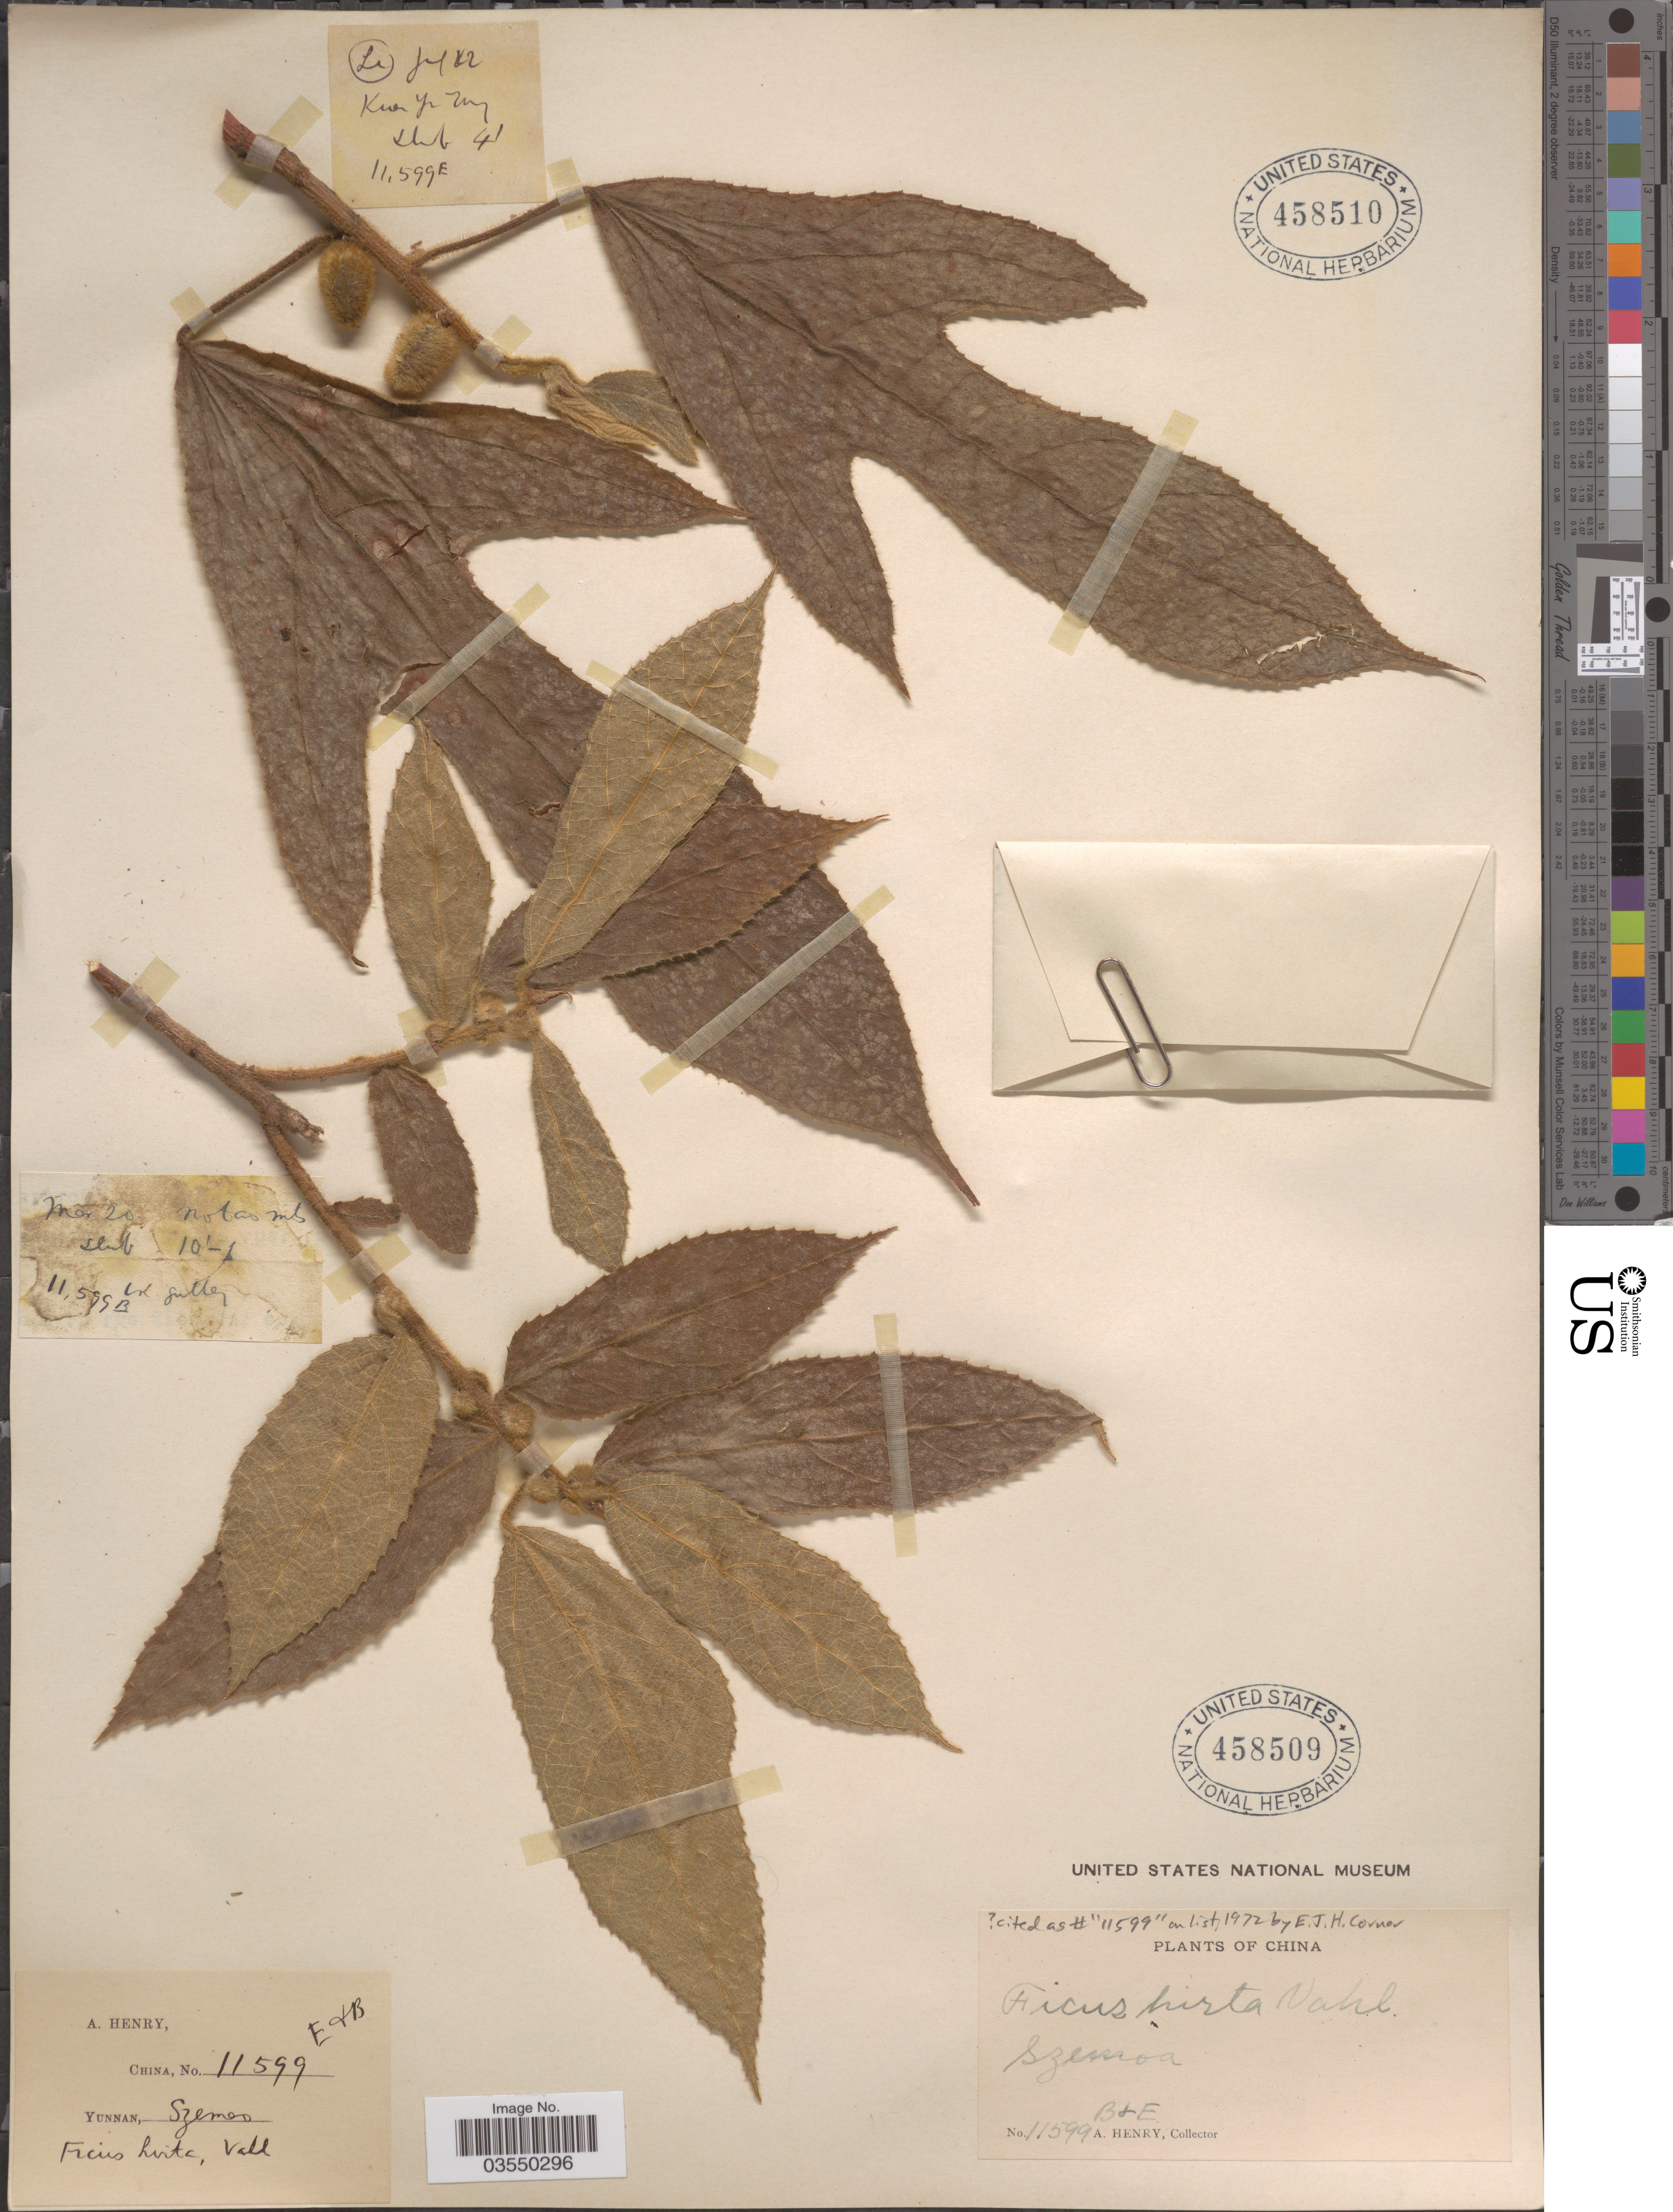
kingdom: Plantae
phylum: Tracheophyta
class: Magnoliopsida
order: Rosales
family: Moraceae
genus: Ficus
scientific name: Ficus hirta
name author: Vahl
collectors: A. Henry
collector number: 11599 E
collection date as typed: Transcribed d/m/y: /7/22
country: China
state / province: Yunnan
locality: Szemoa.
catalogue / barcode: US 458509-2